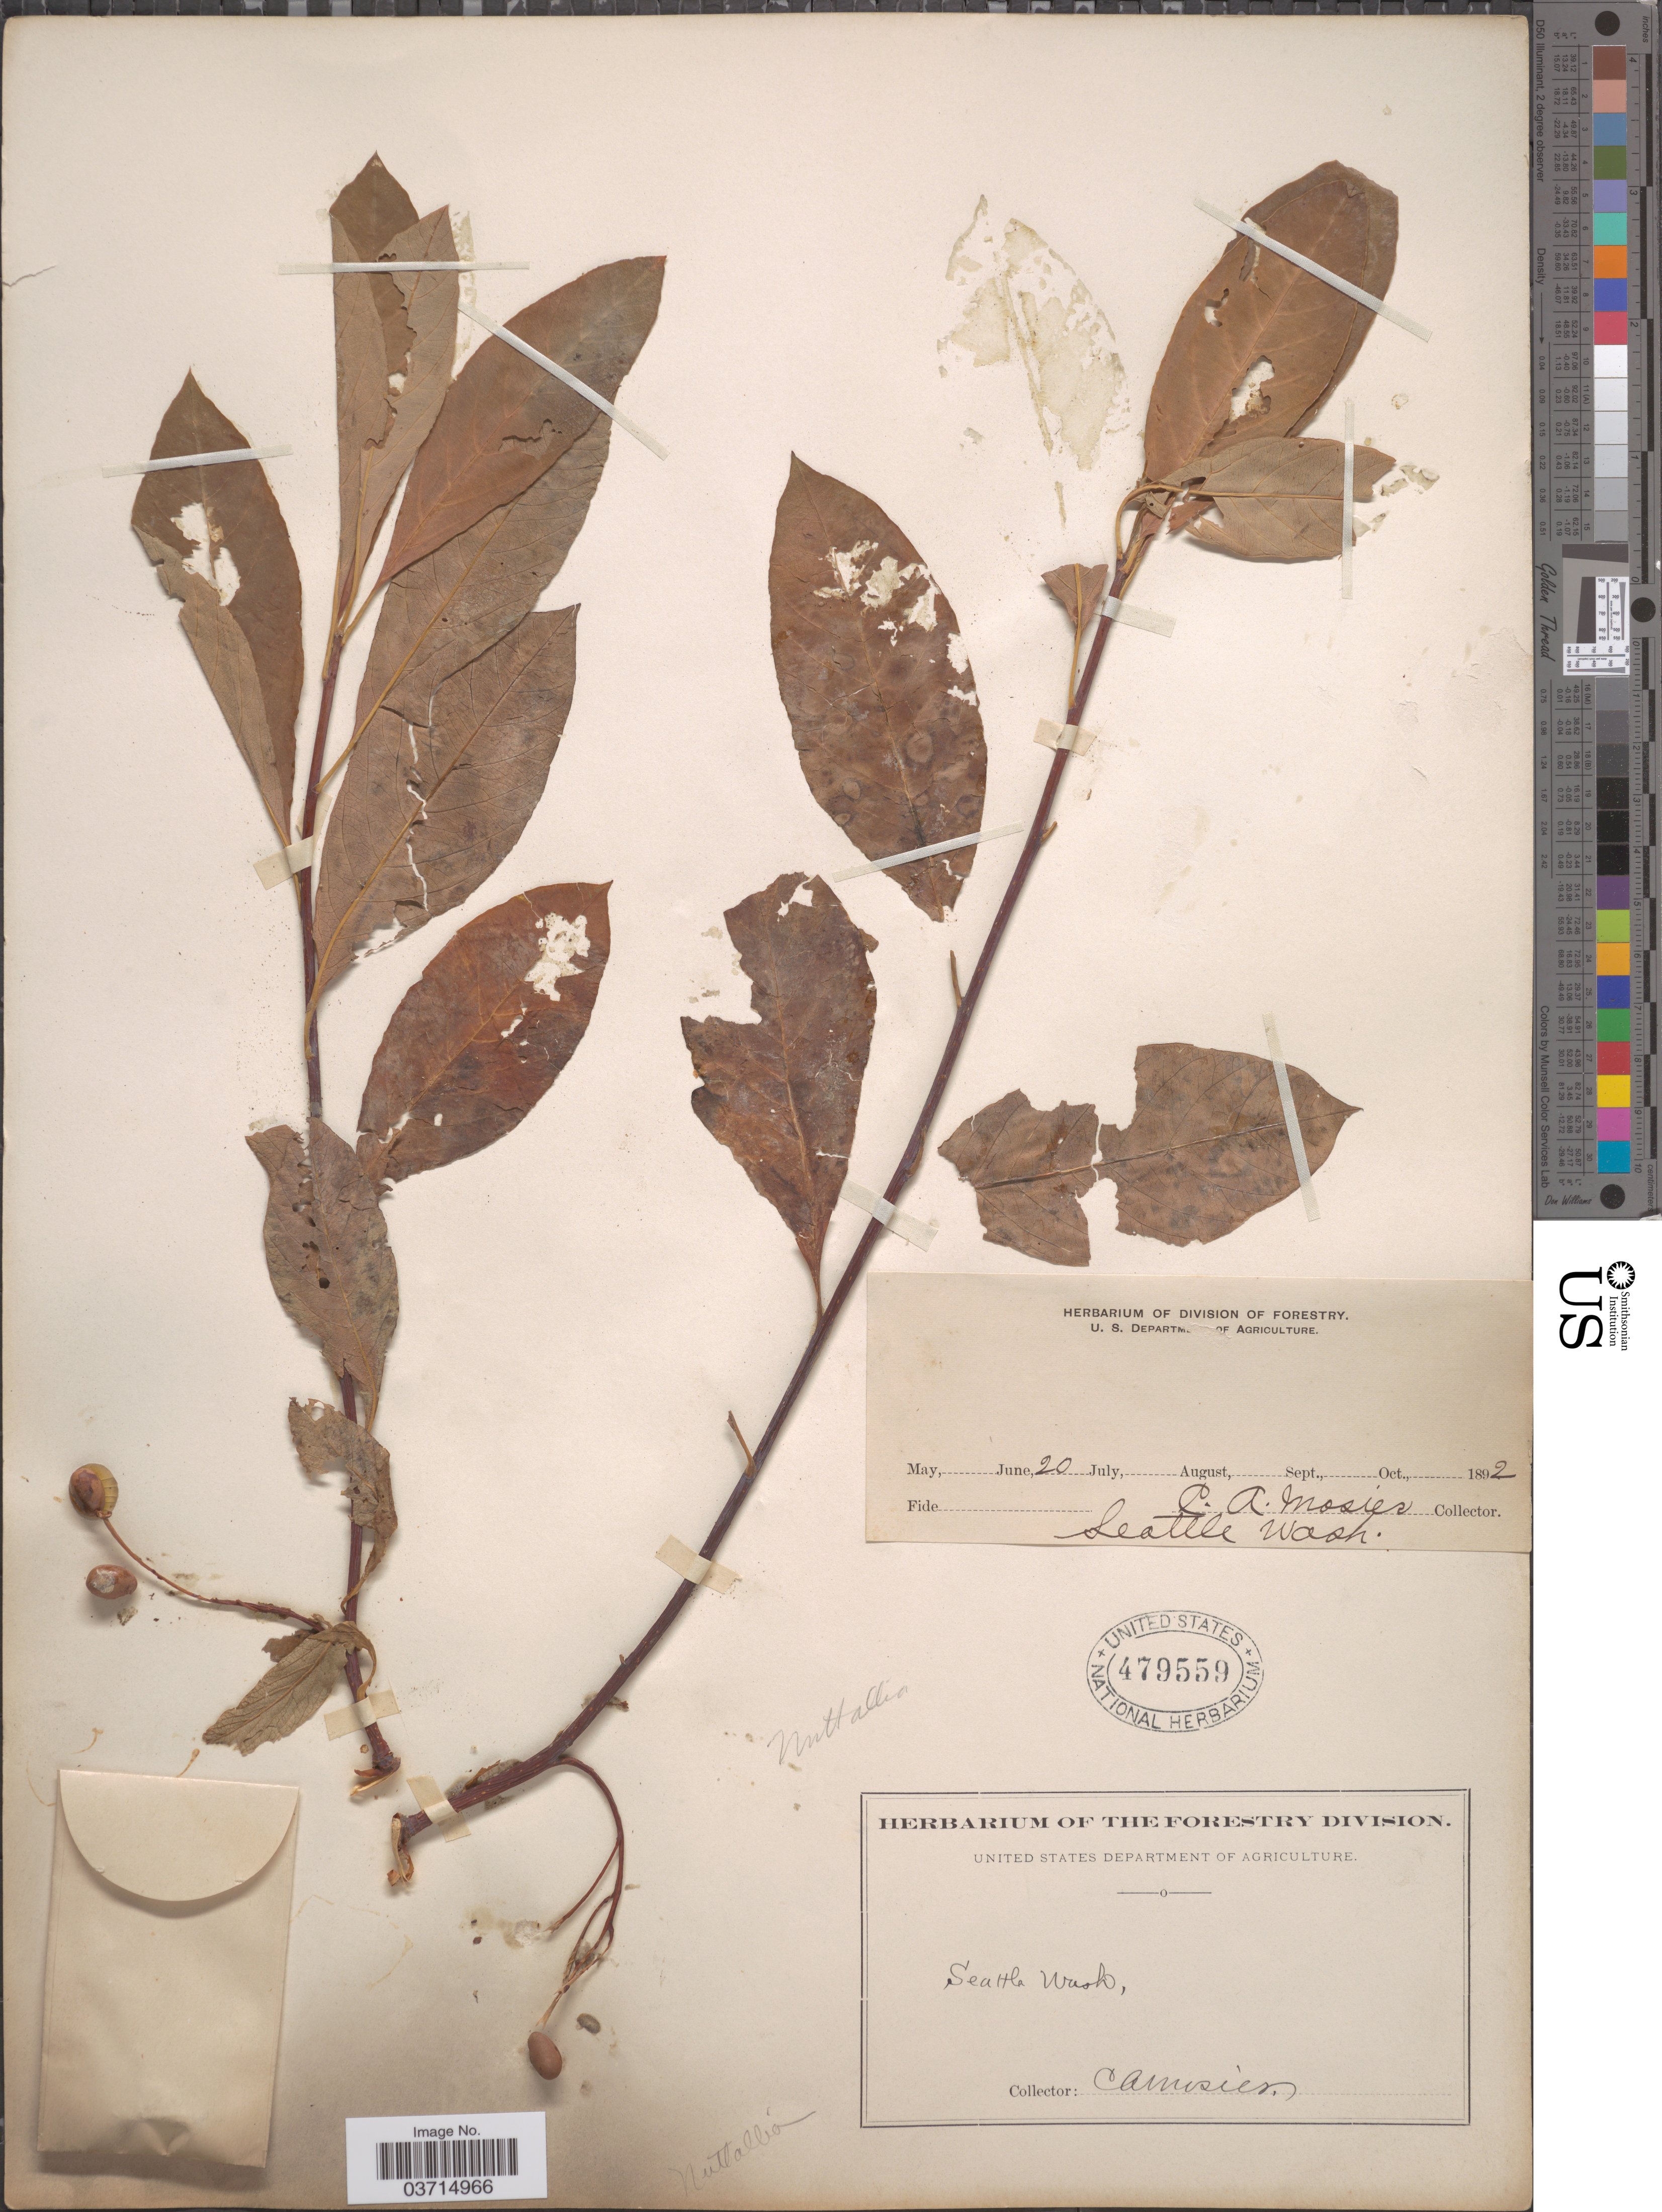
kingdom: Plantae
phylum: Tracheophyta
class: Magnoliopsida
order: Rosales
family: Rosaceae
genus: Oemleria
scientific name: Oemleria cerasiformis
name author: (Torr. & A. Gray ex Hook. & Arn.) J.W. Landon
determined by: Strong, Mark T., (BOT), Smithsonian Institution - National Museum of Natural History (UNITED STATES)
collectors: C. A. Mosier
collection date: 1892-06-20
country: United States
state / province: Washington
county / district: King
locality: Seattle.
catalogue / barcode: US 479559